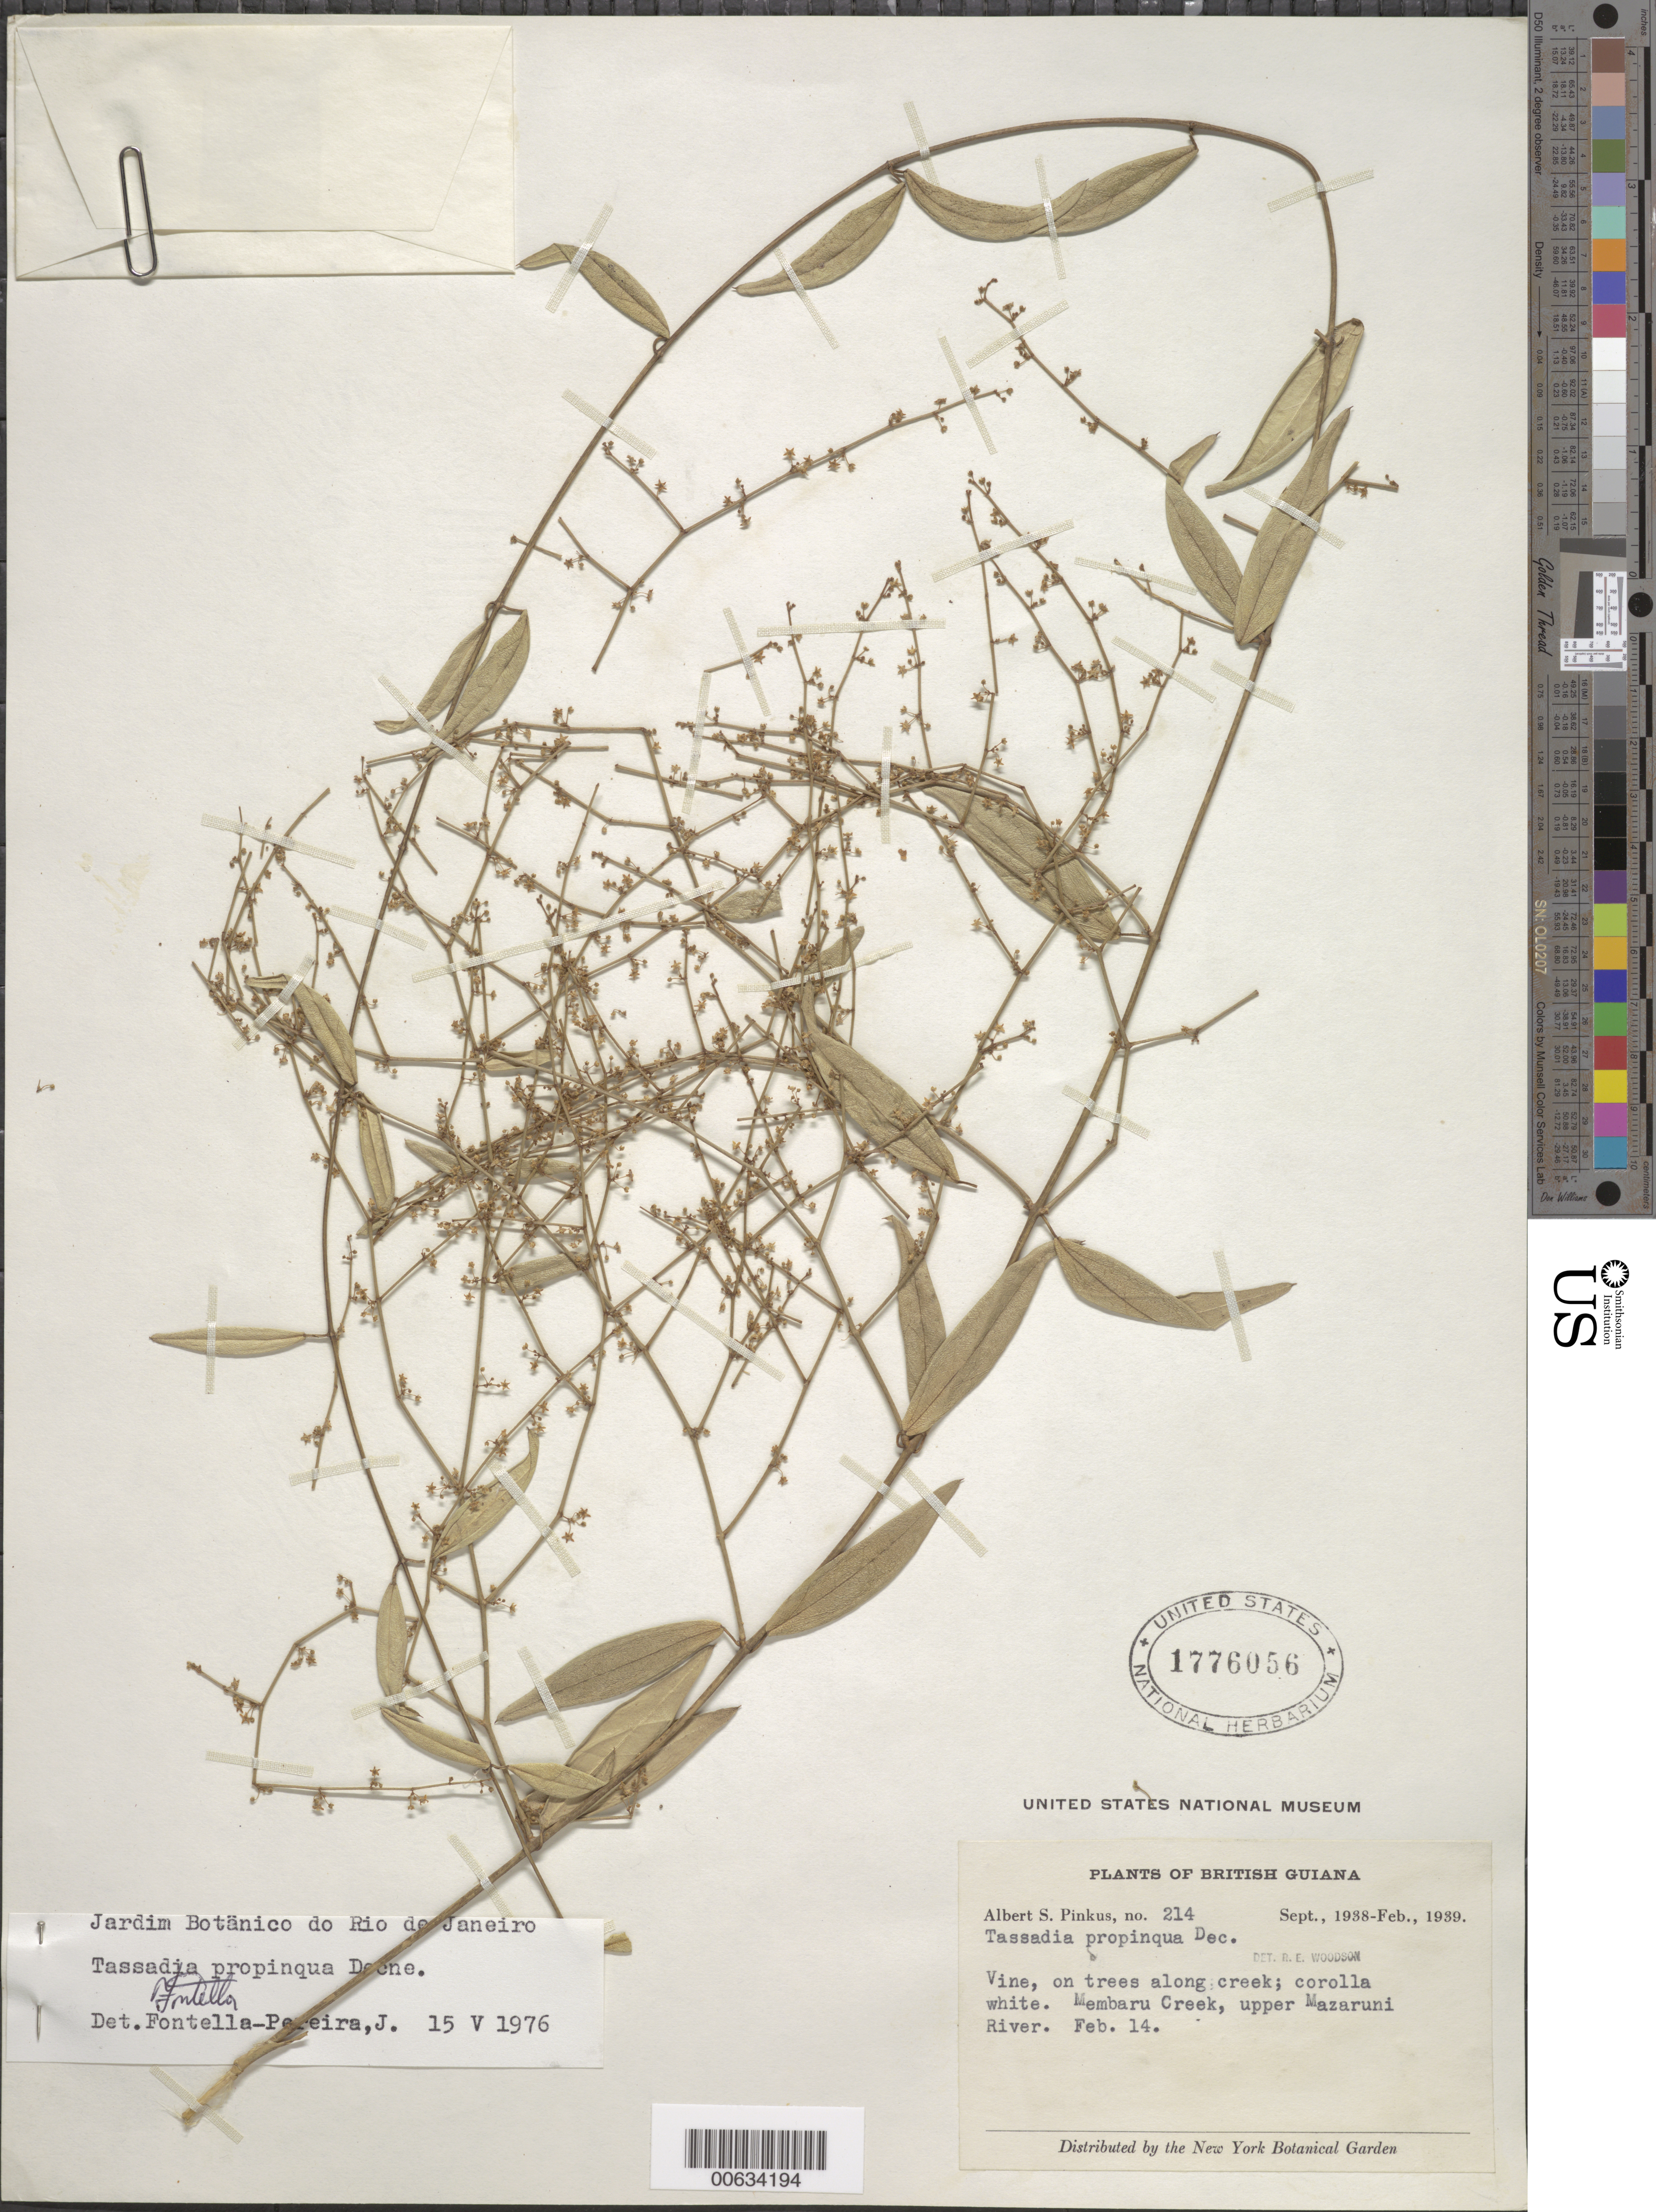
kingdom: Plantae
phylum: Tracheophyta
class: Magnoliopsida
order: Gentianales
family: Apocynaceae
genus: Tassadia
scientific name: Tassadia propinqua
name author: Decne.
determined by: Fontella, J.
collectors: A. Pinkus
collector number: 214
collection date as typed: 14-Feb-39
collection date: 1939-02-14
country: Guyana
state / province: Cuyuni-Mazaruni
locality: Membaru Creek, upper Mazaruni R.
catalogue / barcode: US 1776056